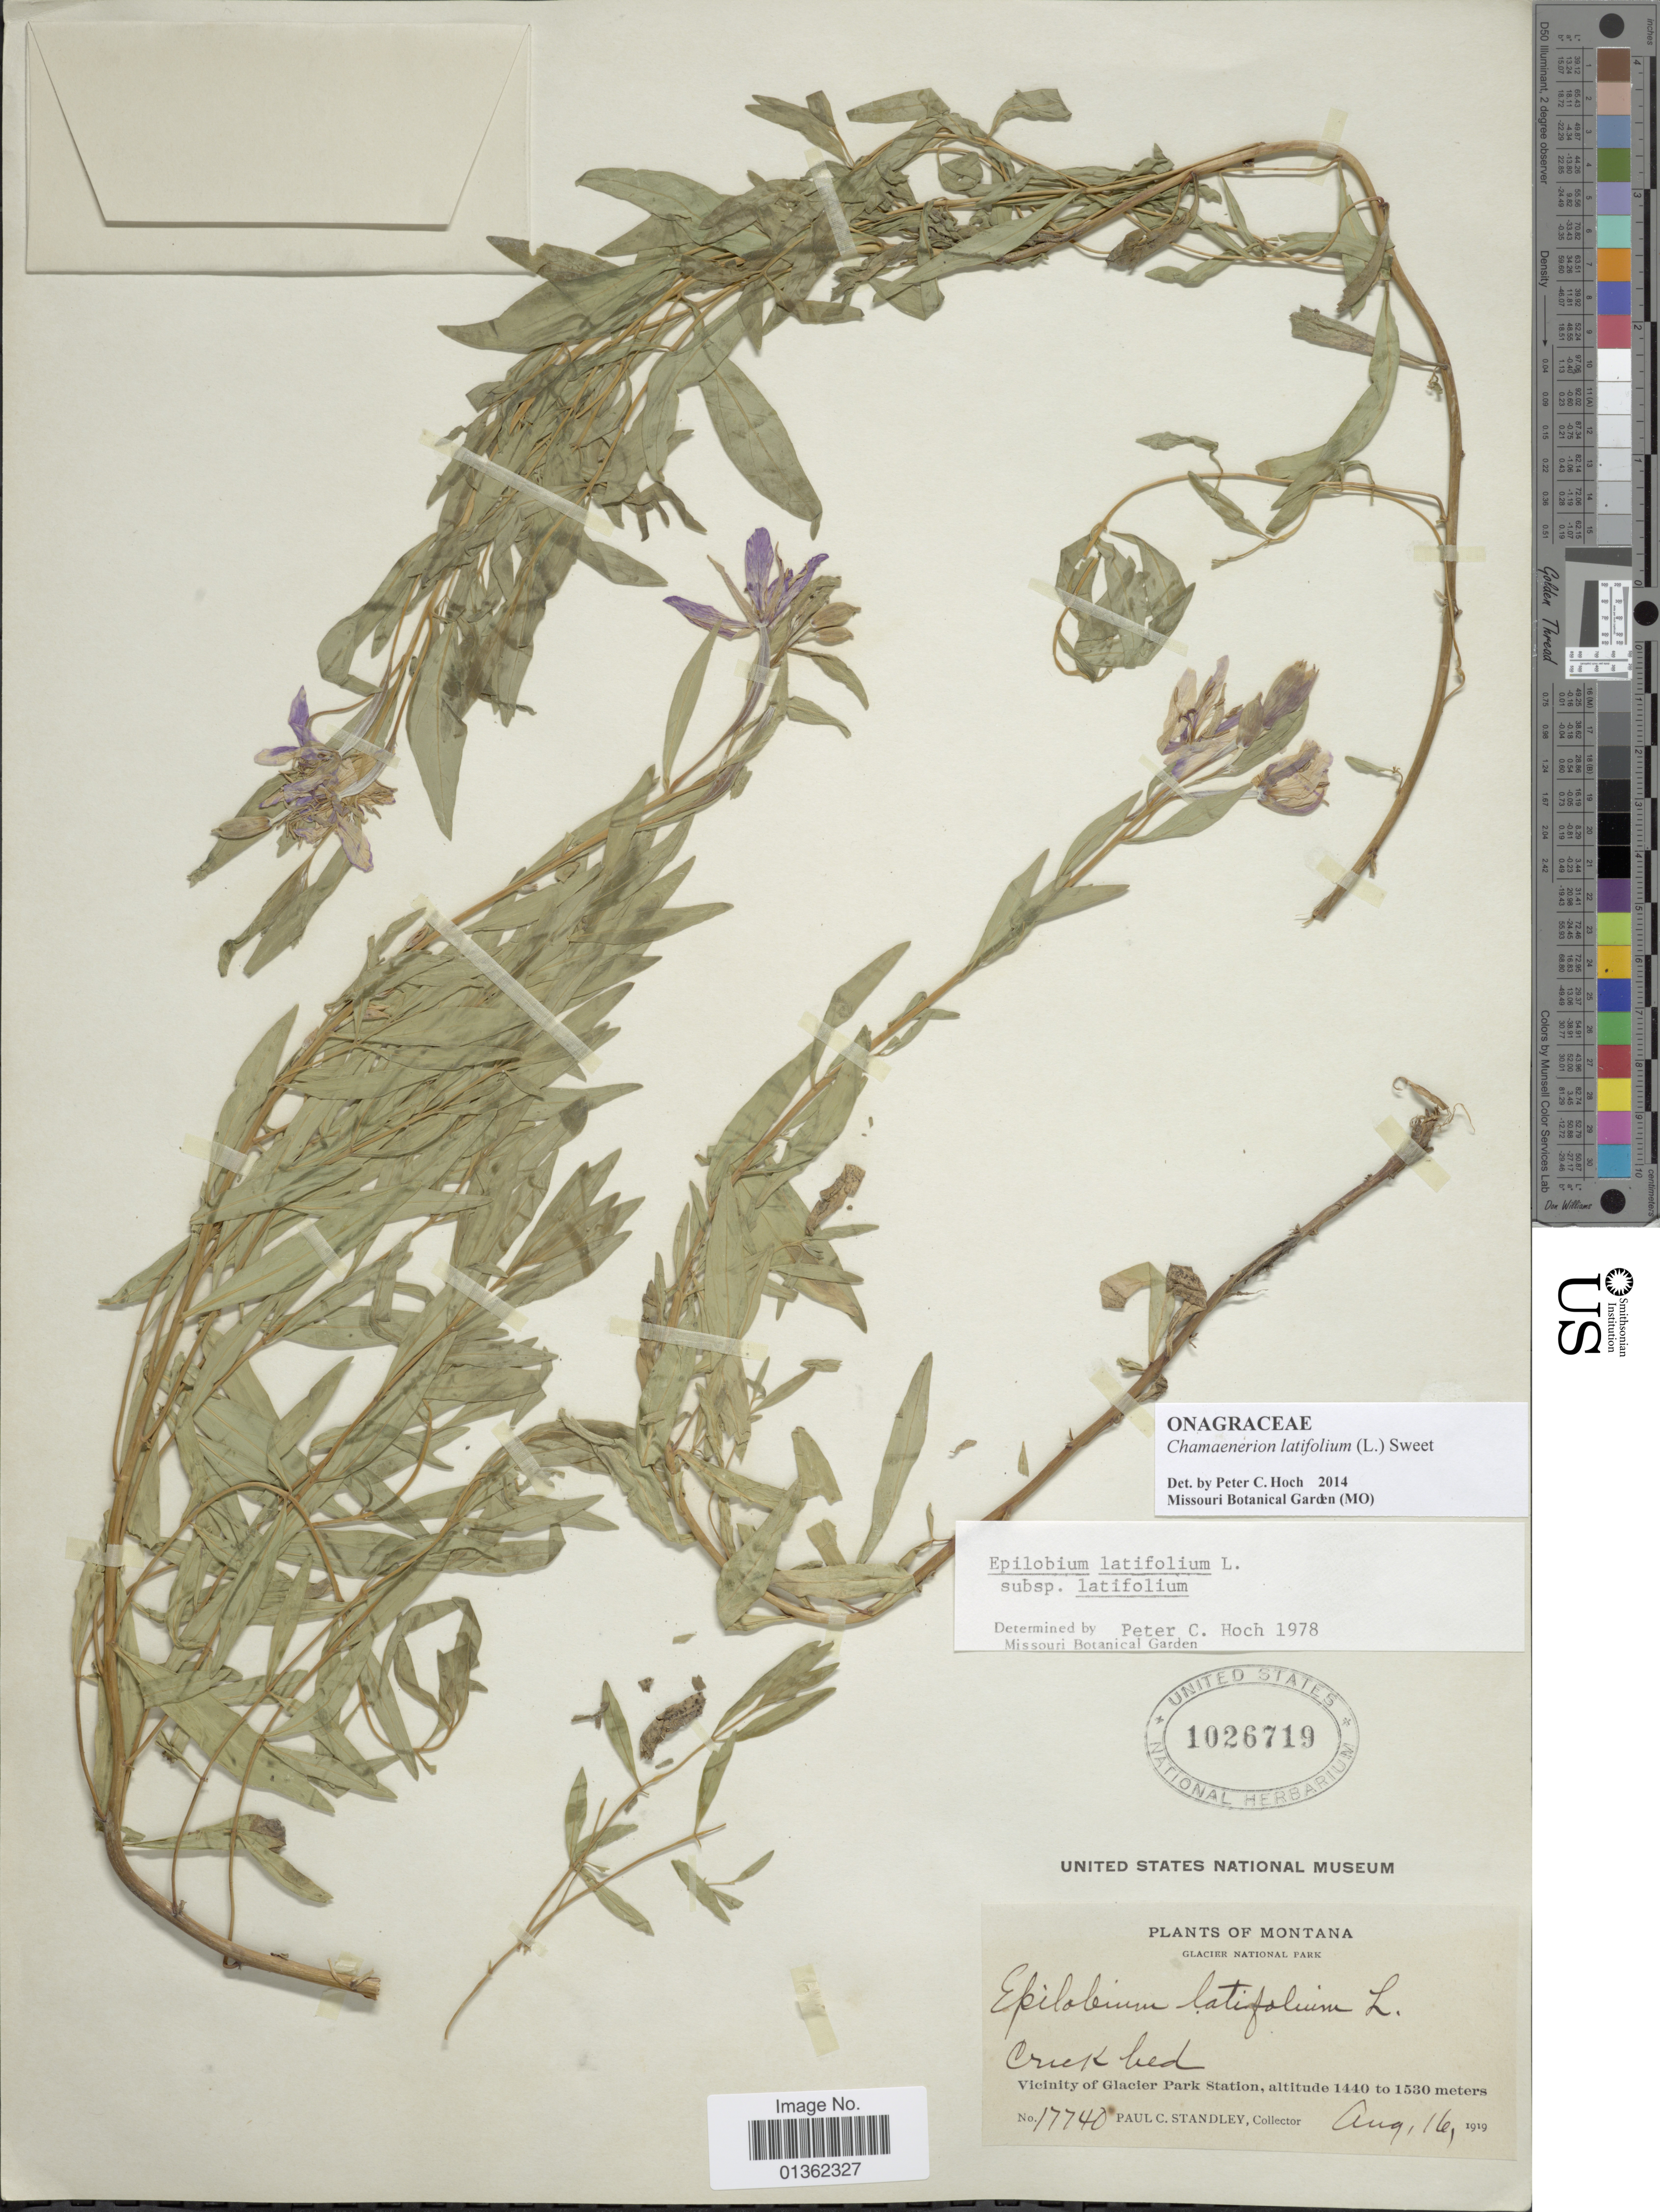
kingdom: Plantae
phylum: Tracheophyta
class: Magnoliopsida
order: Myrtales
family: Onagraceae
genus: Chamaenerion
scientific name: Chamaenerion latifolium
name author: (L.) Th. Fr. & Lange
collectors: P. C. Standley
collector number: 17740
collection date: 1919-08-16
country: United States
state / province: Montana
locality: Glacier National Park. Vicinity of Glacier Park Station.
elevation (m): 1440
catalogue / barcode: US 1026719